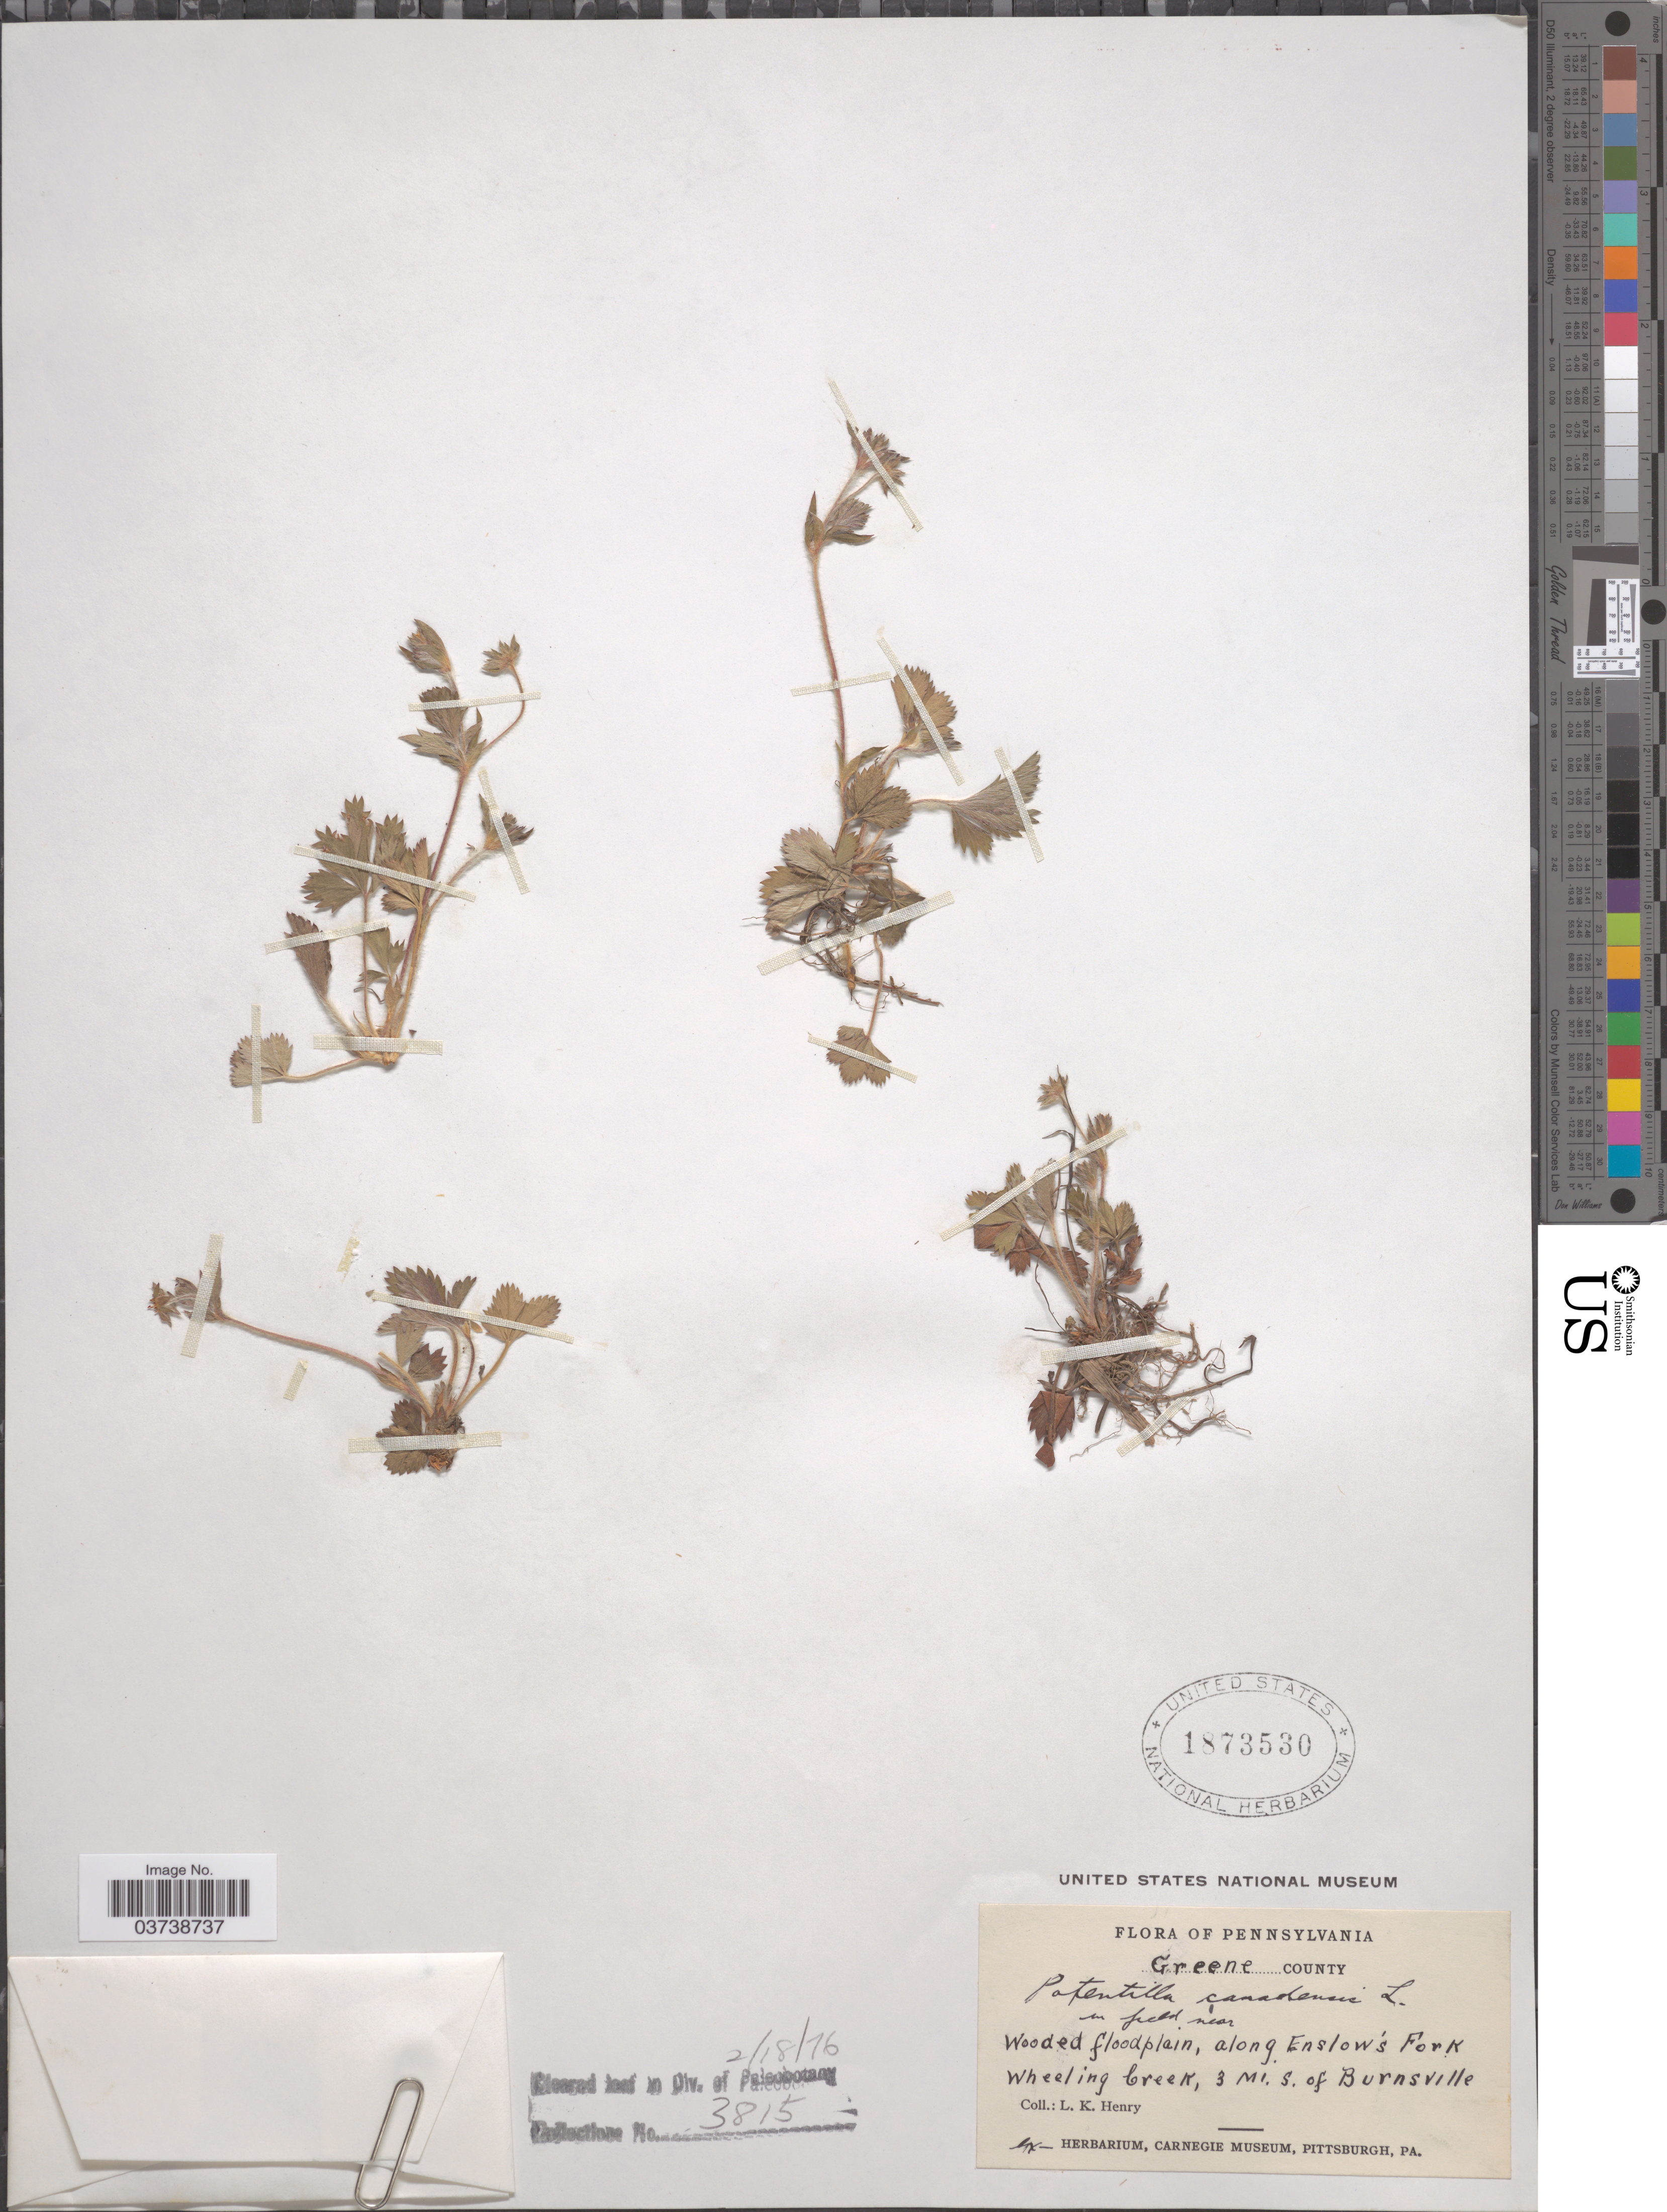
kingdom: Plantae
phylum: Tracheophyta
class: Magnoliopsida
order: Rosales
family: Rosaceae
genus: Potentilla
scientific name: Potentilla canadensis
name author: L.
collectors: L. K. Henry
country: United States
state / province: Pennsylvania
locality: Greene County. In field near wooded floodplain, along Enslow's Fork Wheeling Creek, 3 mi. S. of Burnsville.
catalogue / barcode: US 1873530